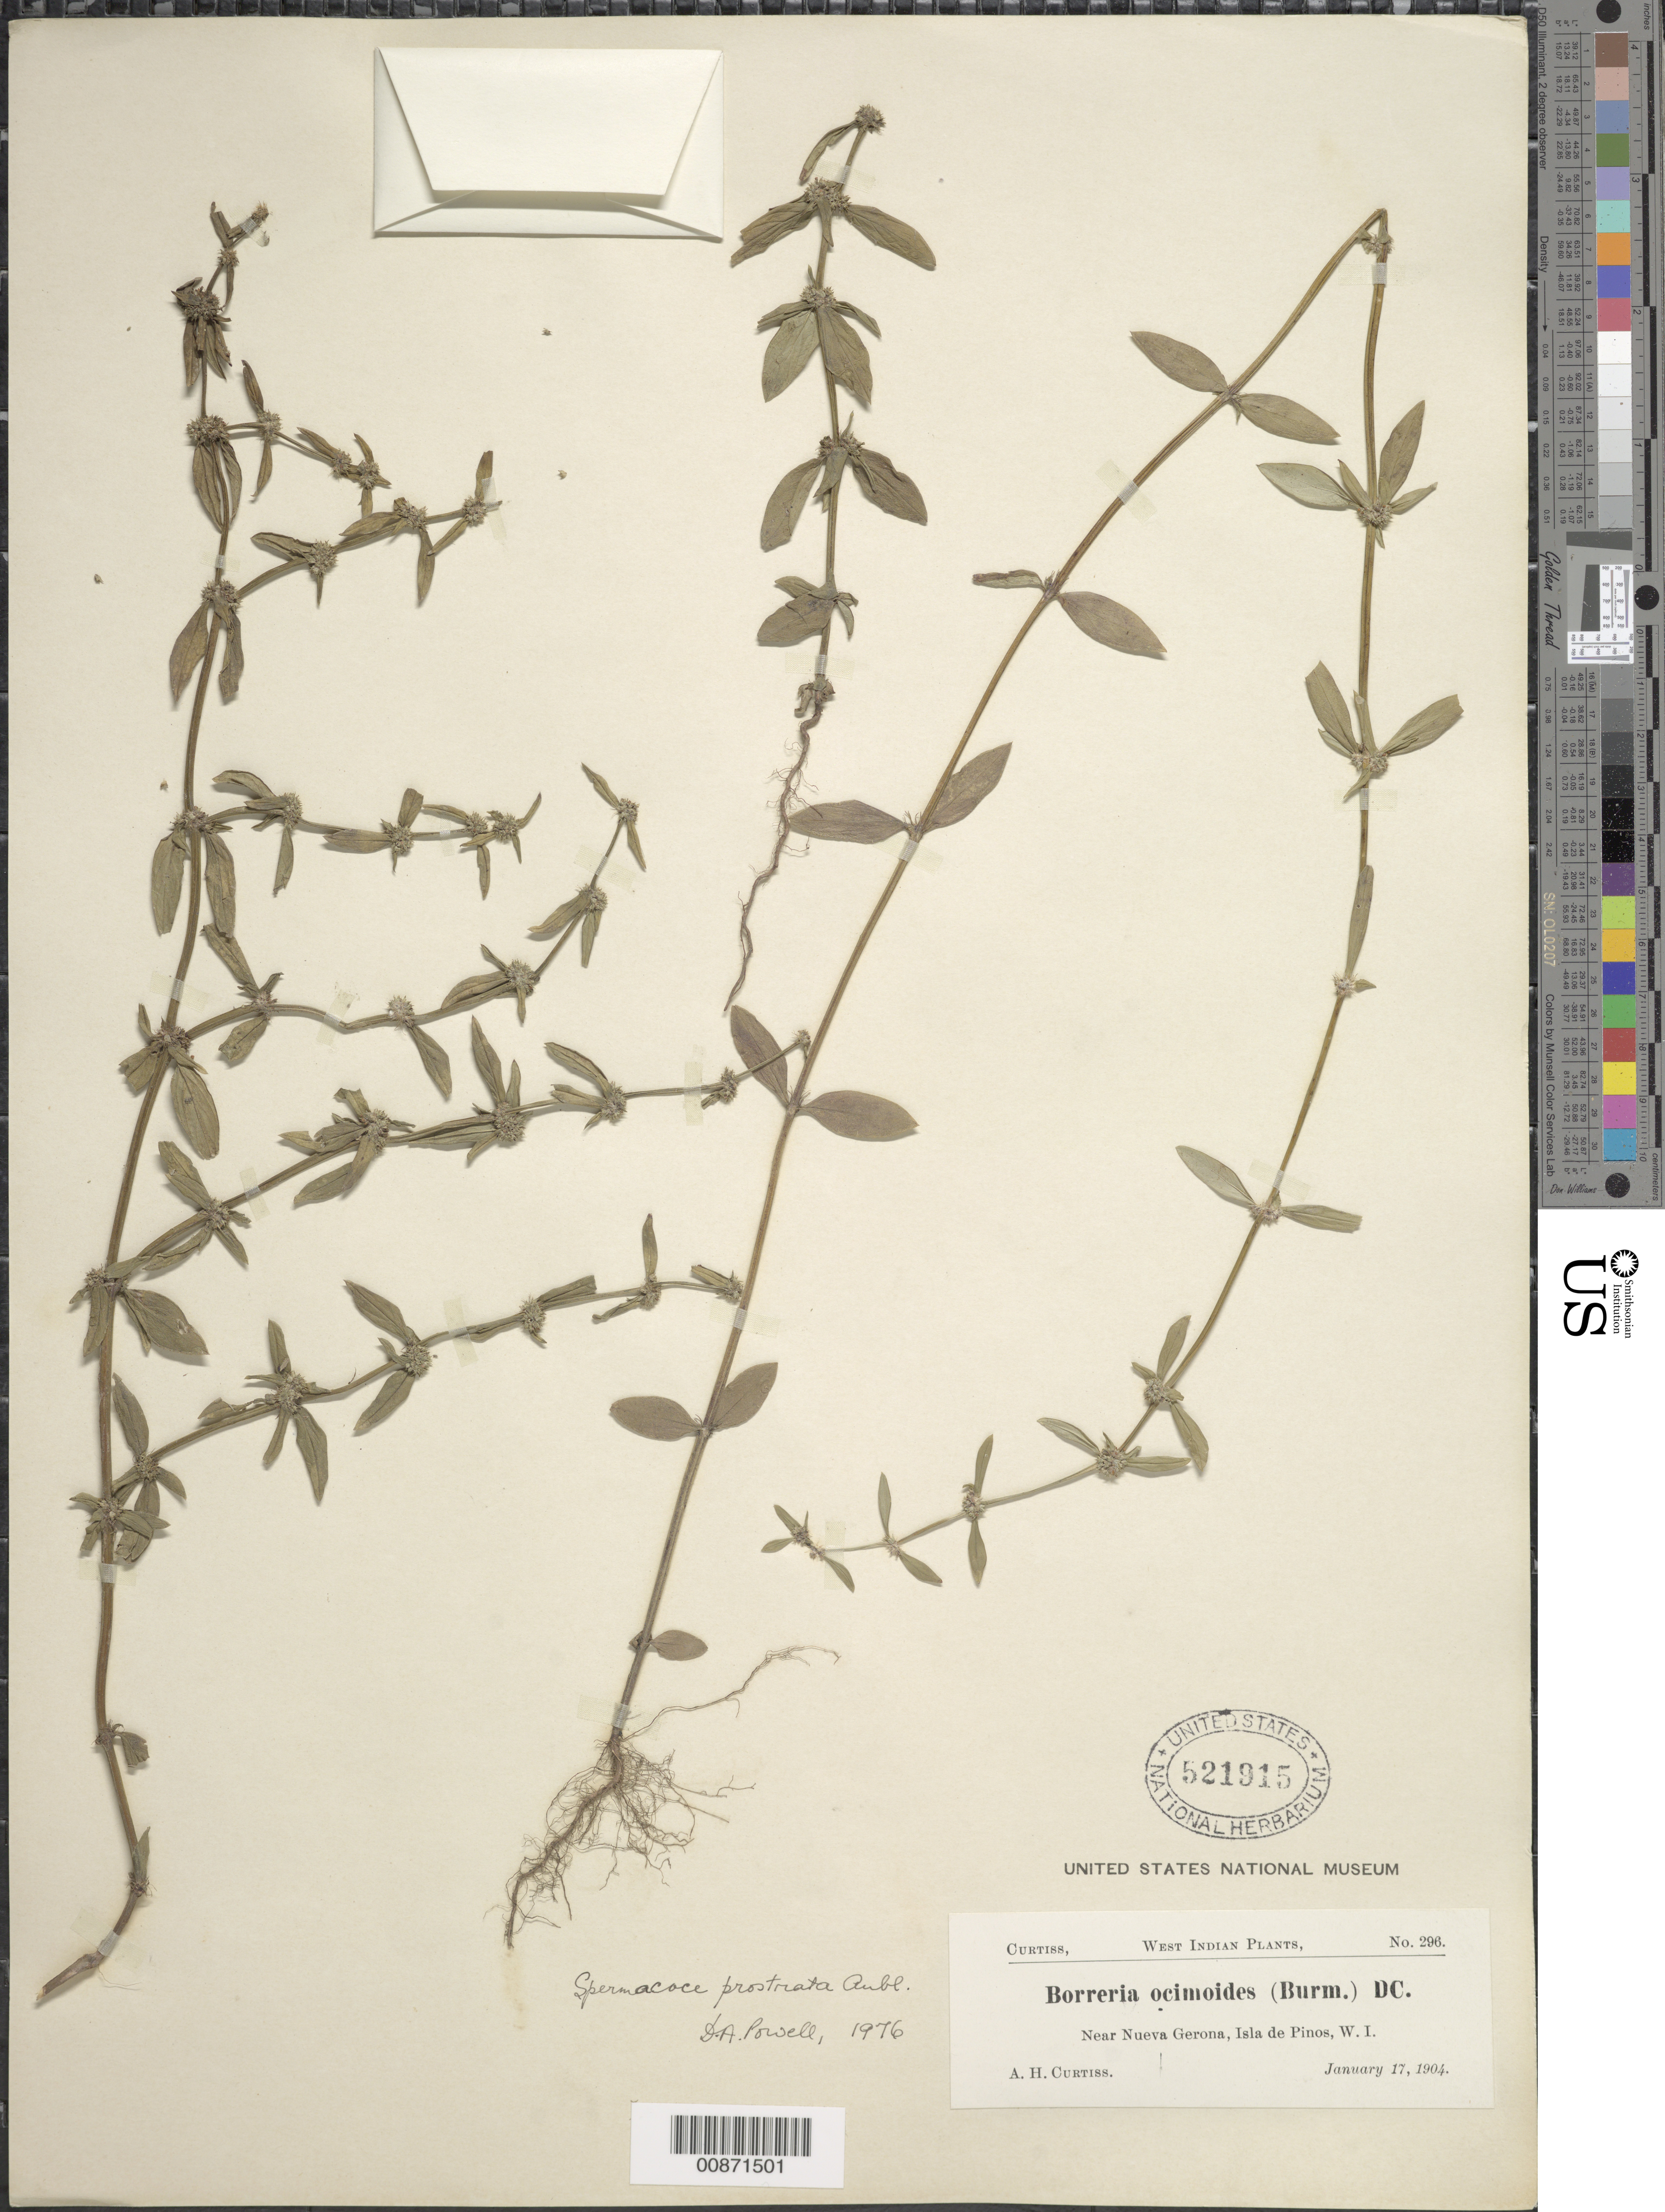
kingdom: Plantae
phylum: Tracheophyta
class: Magnoliopsida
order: Gentianales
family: Rubiaceae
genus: Spermacoce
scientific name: Spermacoce prostrata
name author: Aubl.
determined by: Powell, D. A.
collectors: A. H. Curtiss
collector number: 296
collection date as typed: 17 Jan 1904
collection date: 1904-01-17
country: Cuba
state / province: Isla de La Juventud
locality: Near Nueva Gerona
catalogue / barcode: US 521915